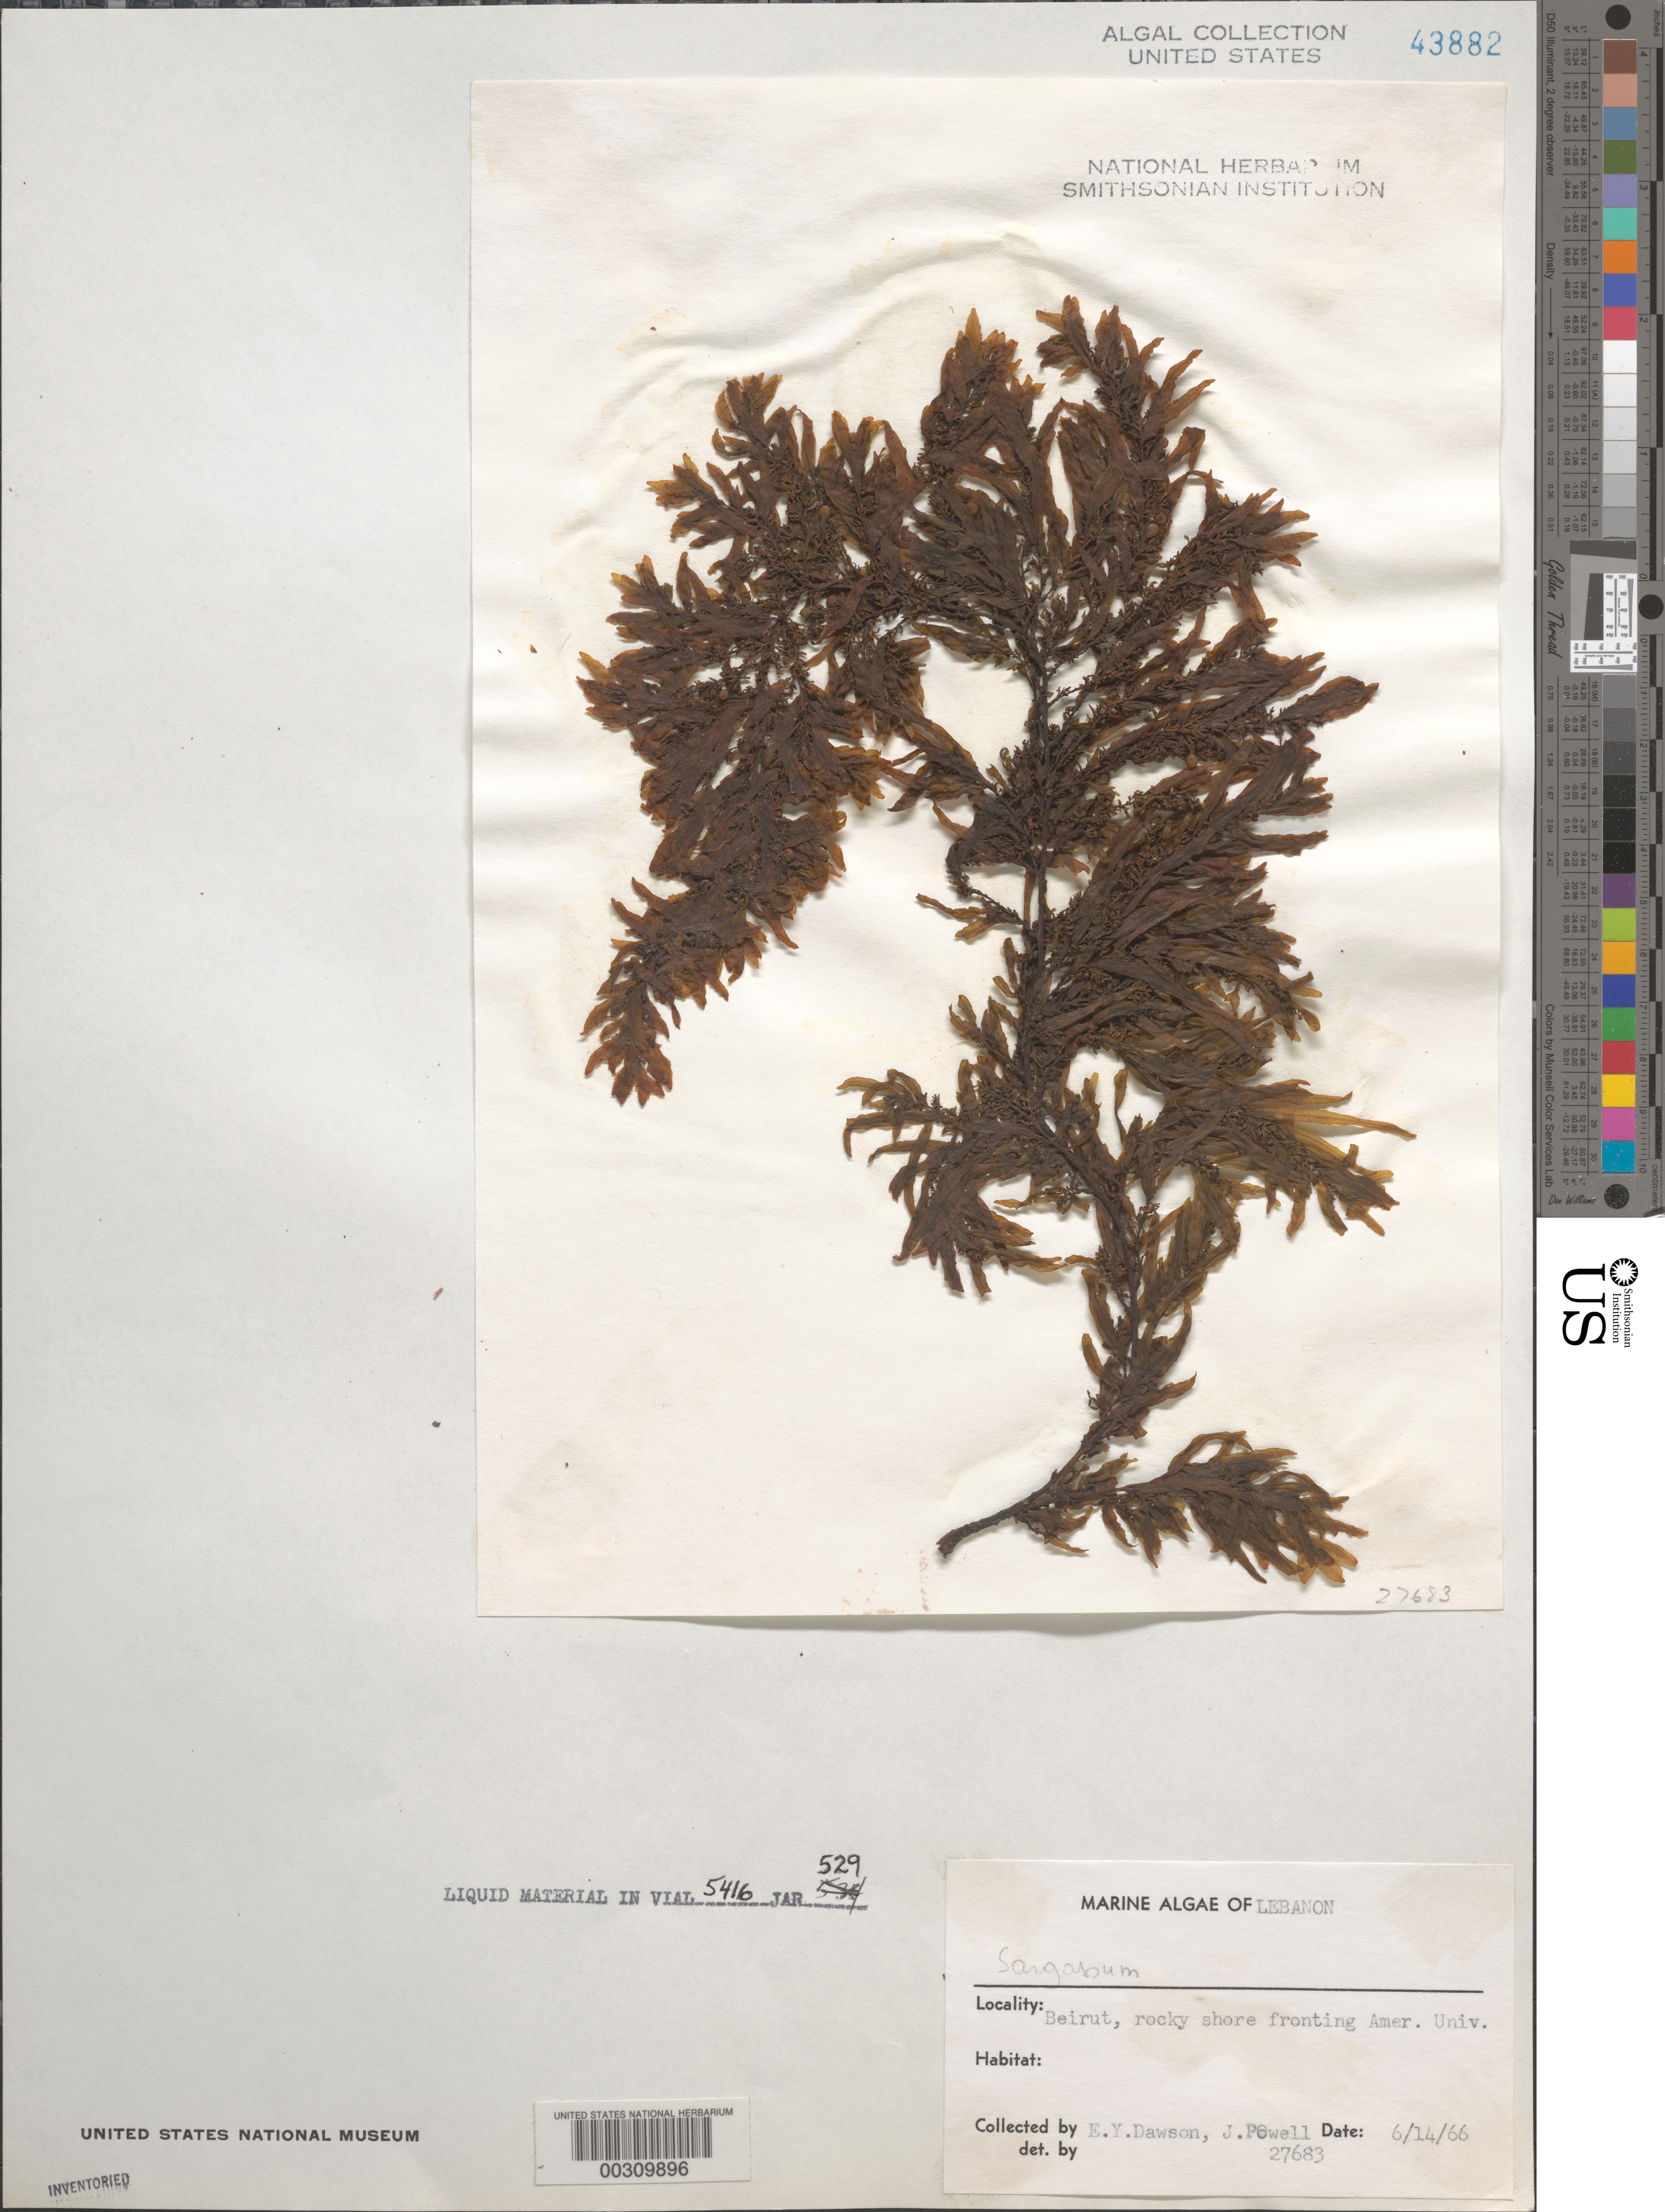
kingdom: Chromista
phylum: Ochrophyta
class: Phaeophyceae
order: Fucales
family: Sargassaceae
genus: Sargassum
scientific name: Sargassum sp.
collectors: E. Y. Dawson & J. Powell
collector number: EYD 27683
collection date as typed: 14 Jun 1966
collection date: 1966-06-14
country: Lebanon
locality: Beirut, American University shore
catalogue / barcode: US 43882